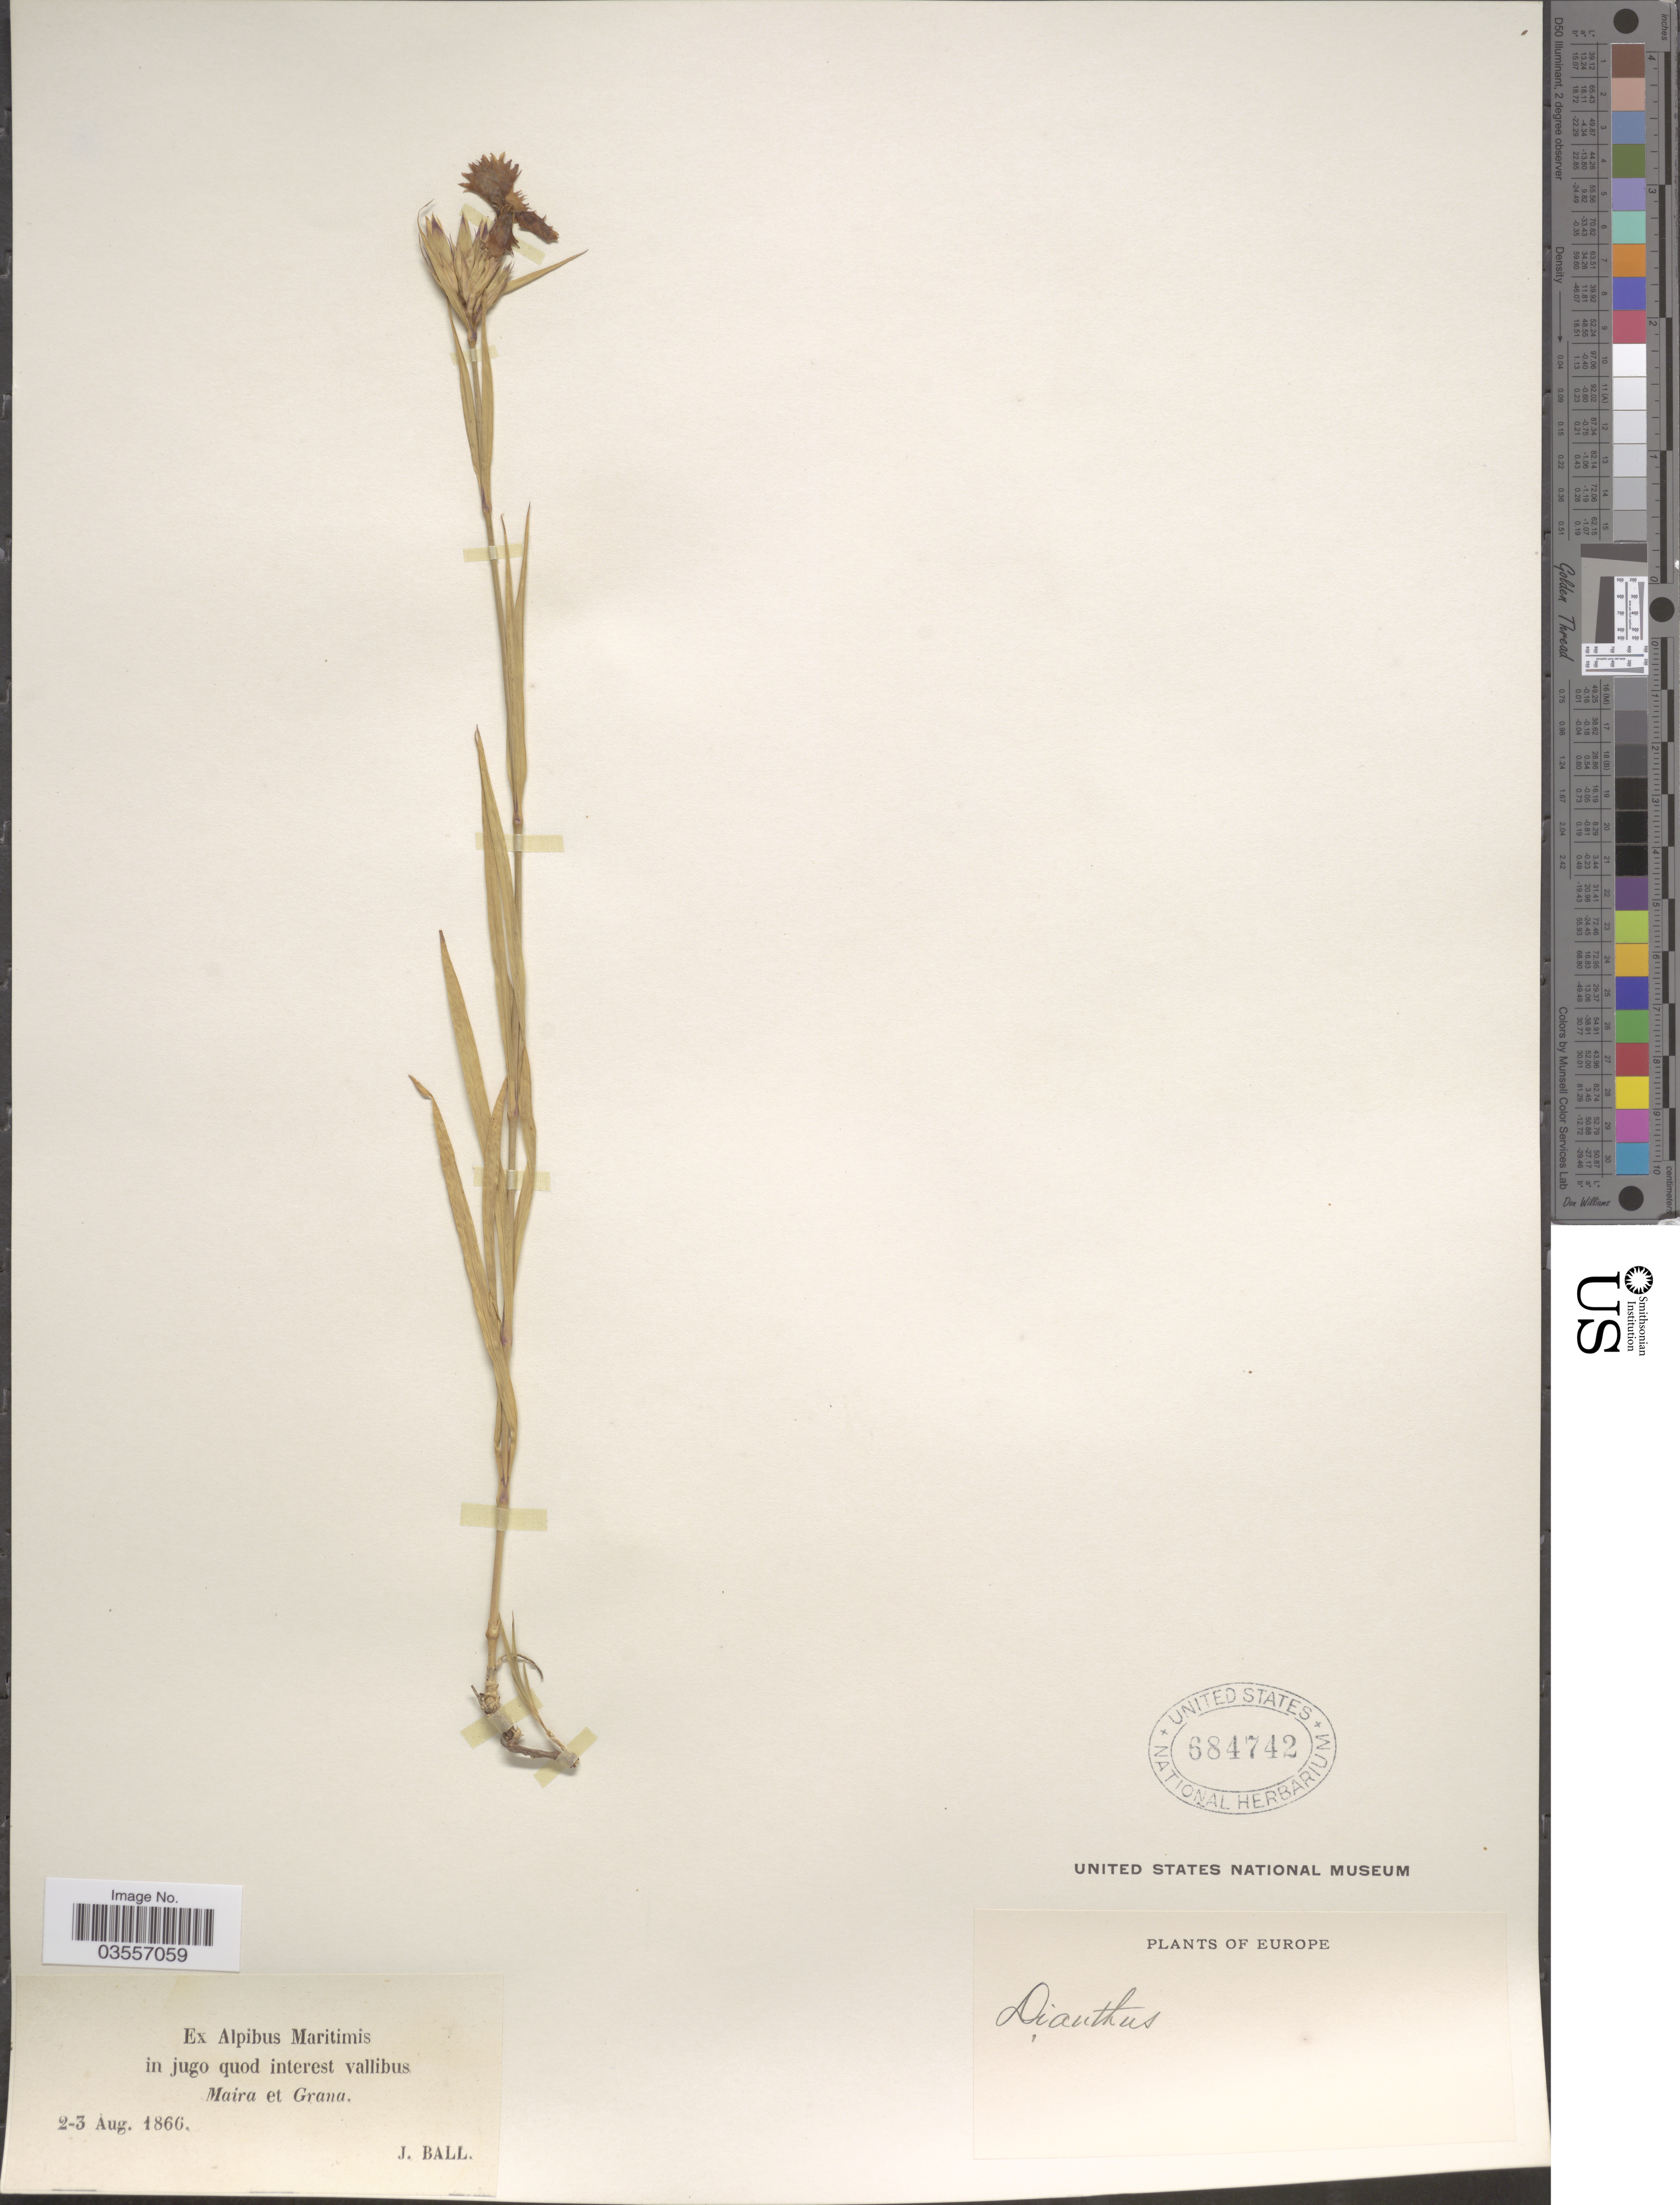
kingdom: Plantae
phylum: Tracheophyta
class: Magnoliopsida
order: Caryophyllales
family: Caryophyllaceae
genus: Dianthus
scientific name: Dianthus sp.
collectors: J. Ball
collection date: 1866-08-02/1866-08-03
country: Italy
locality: Ex Alpibus Maritimis in jugo quod interest vallibus Maira et Grana. Europe.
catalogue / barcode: US 684742